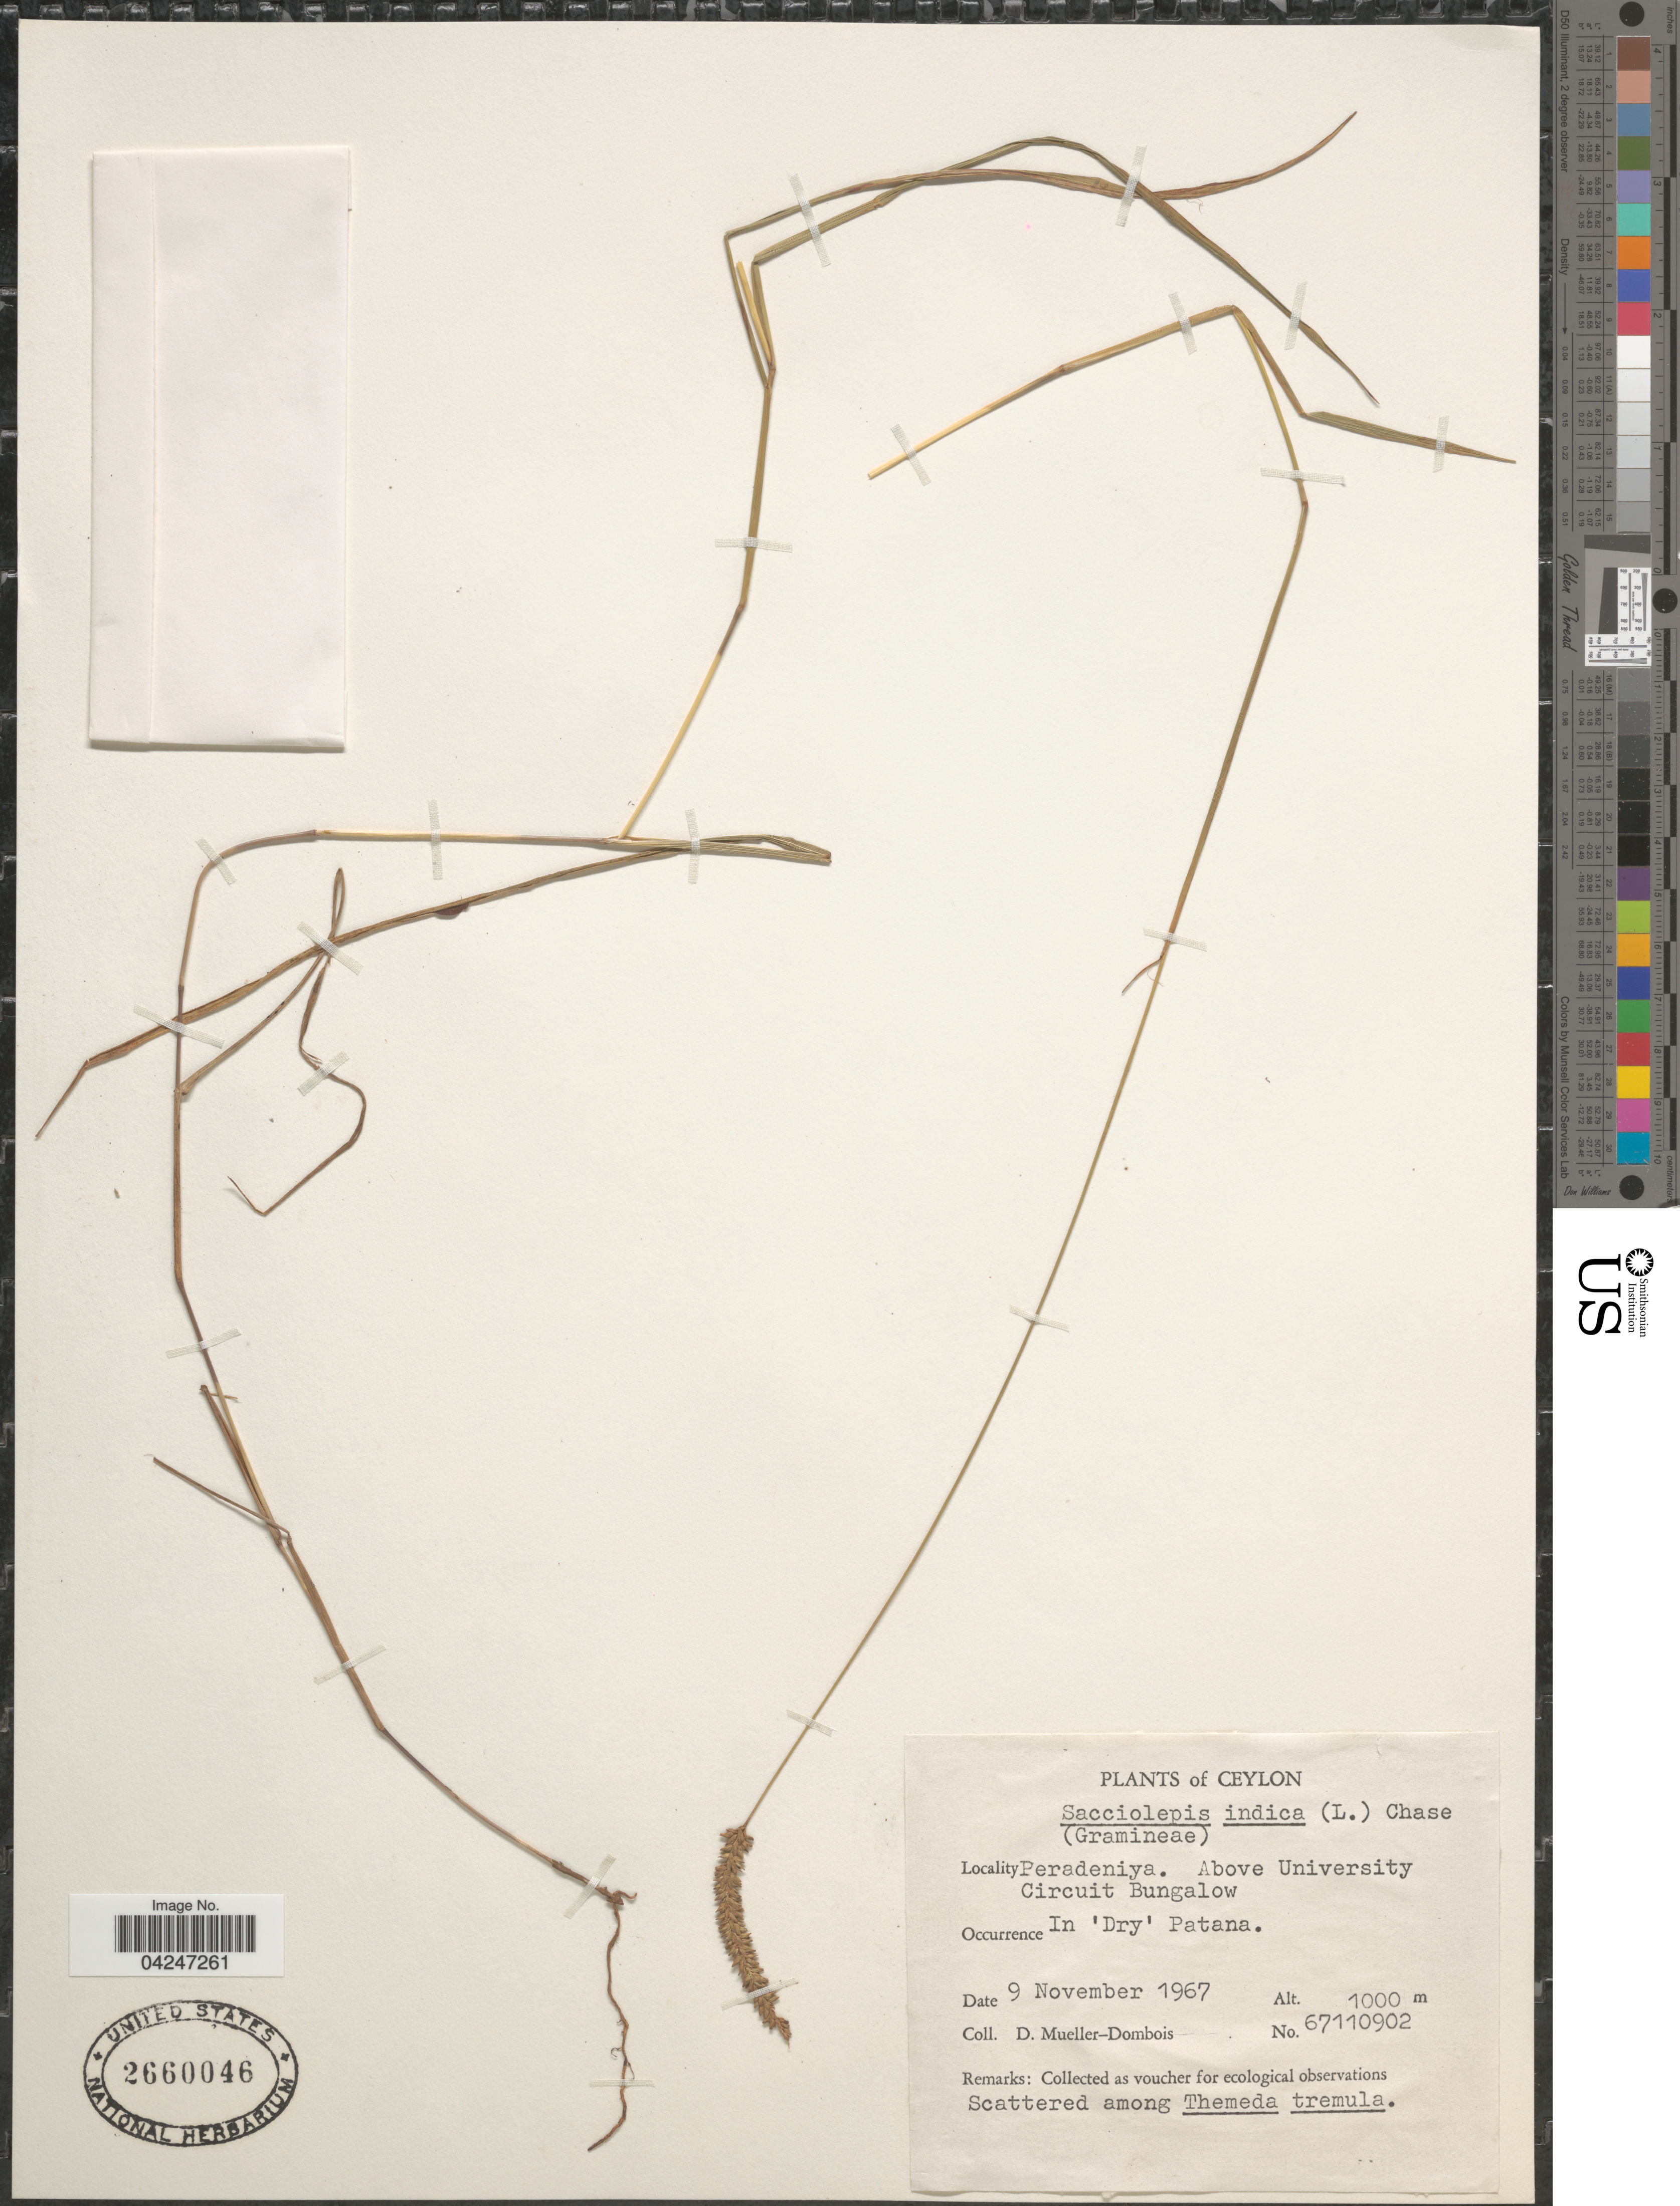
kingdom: Plantae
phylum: Tracheophyta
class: Liliopsida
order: Poales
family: Poaceae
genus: Sacciolepis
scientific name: Sacciolepis indica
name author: (L.) Chase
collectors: D. Mueller-Dombois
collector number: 67110902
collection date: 1967-11-09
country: Sri Lanka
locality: Ceylon. Peradeniya. Above University Circuit Bungalow. In 'Dry' Patana.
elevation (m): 1000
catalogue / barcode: US 2660046